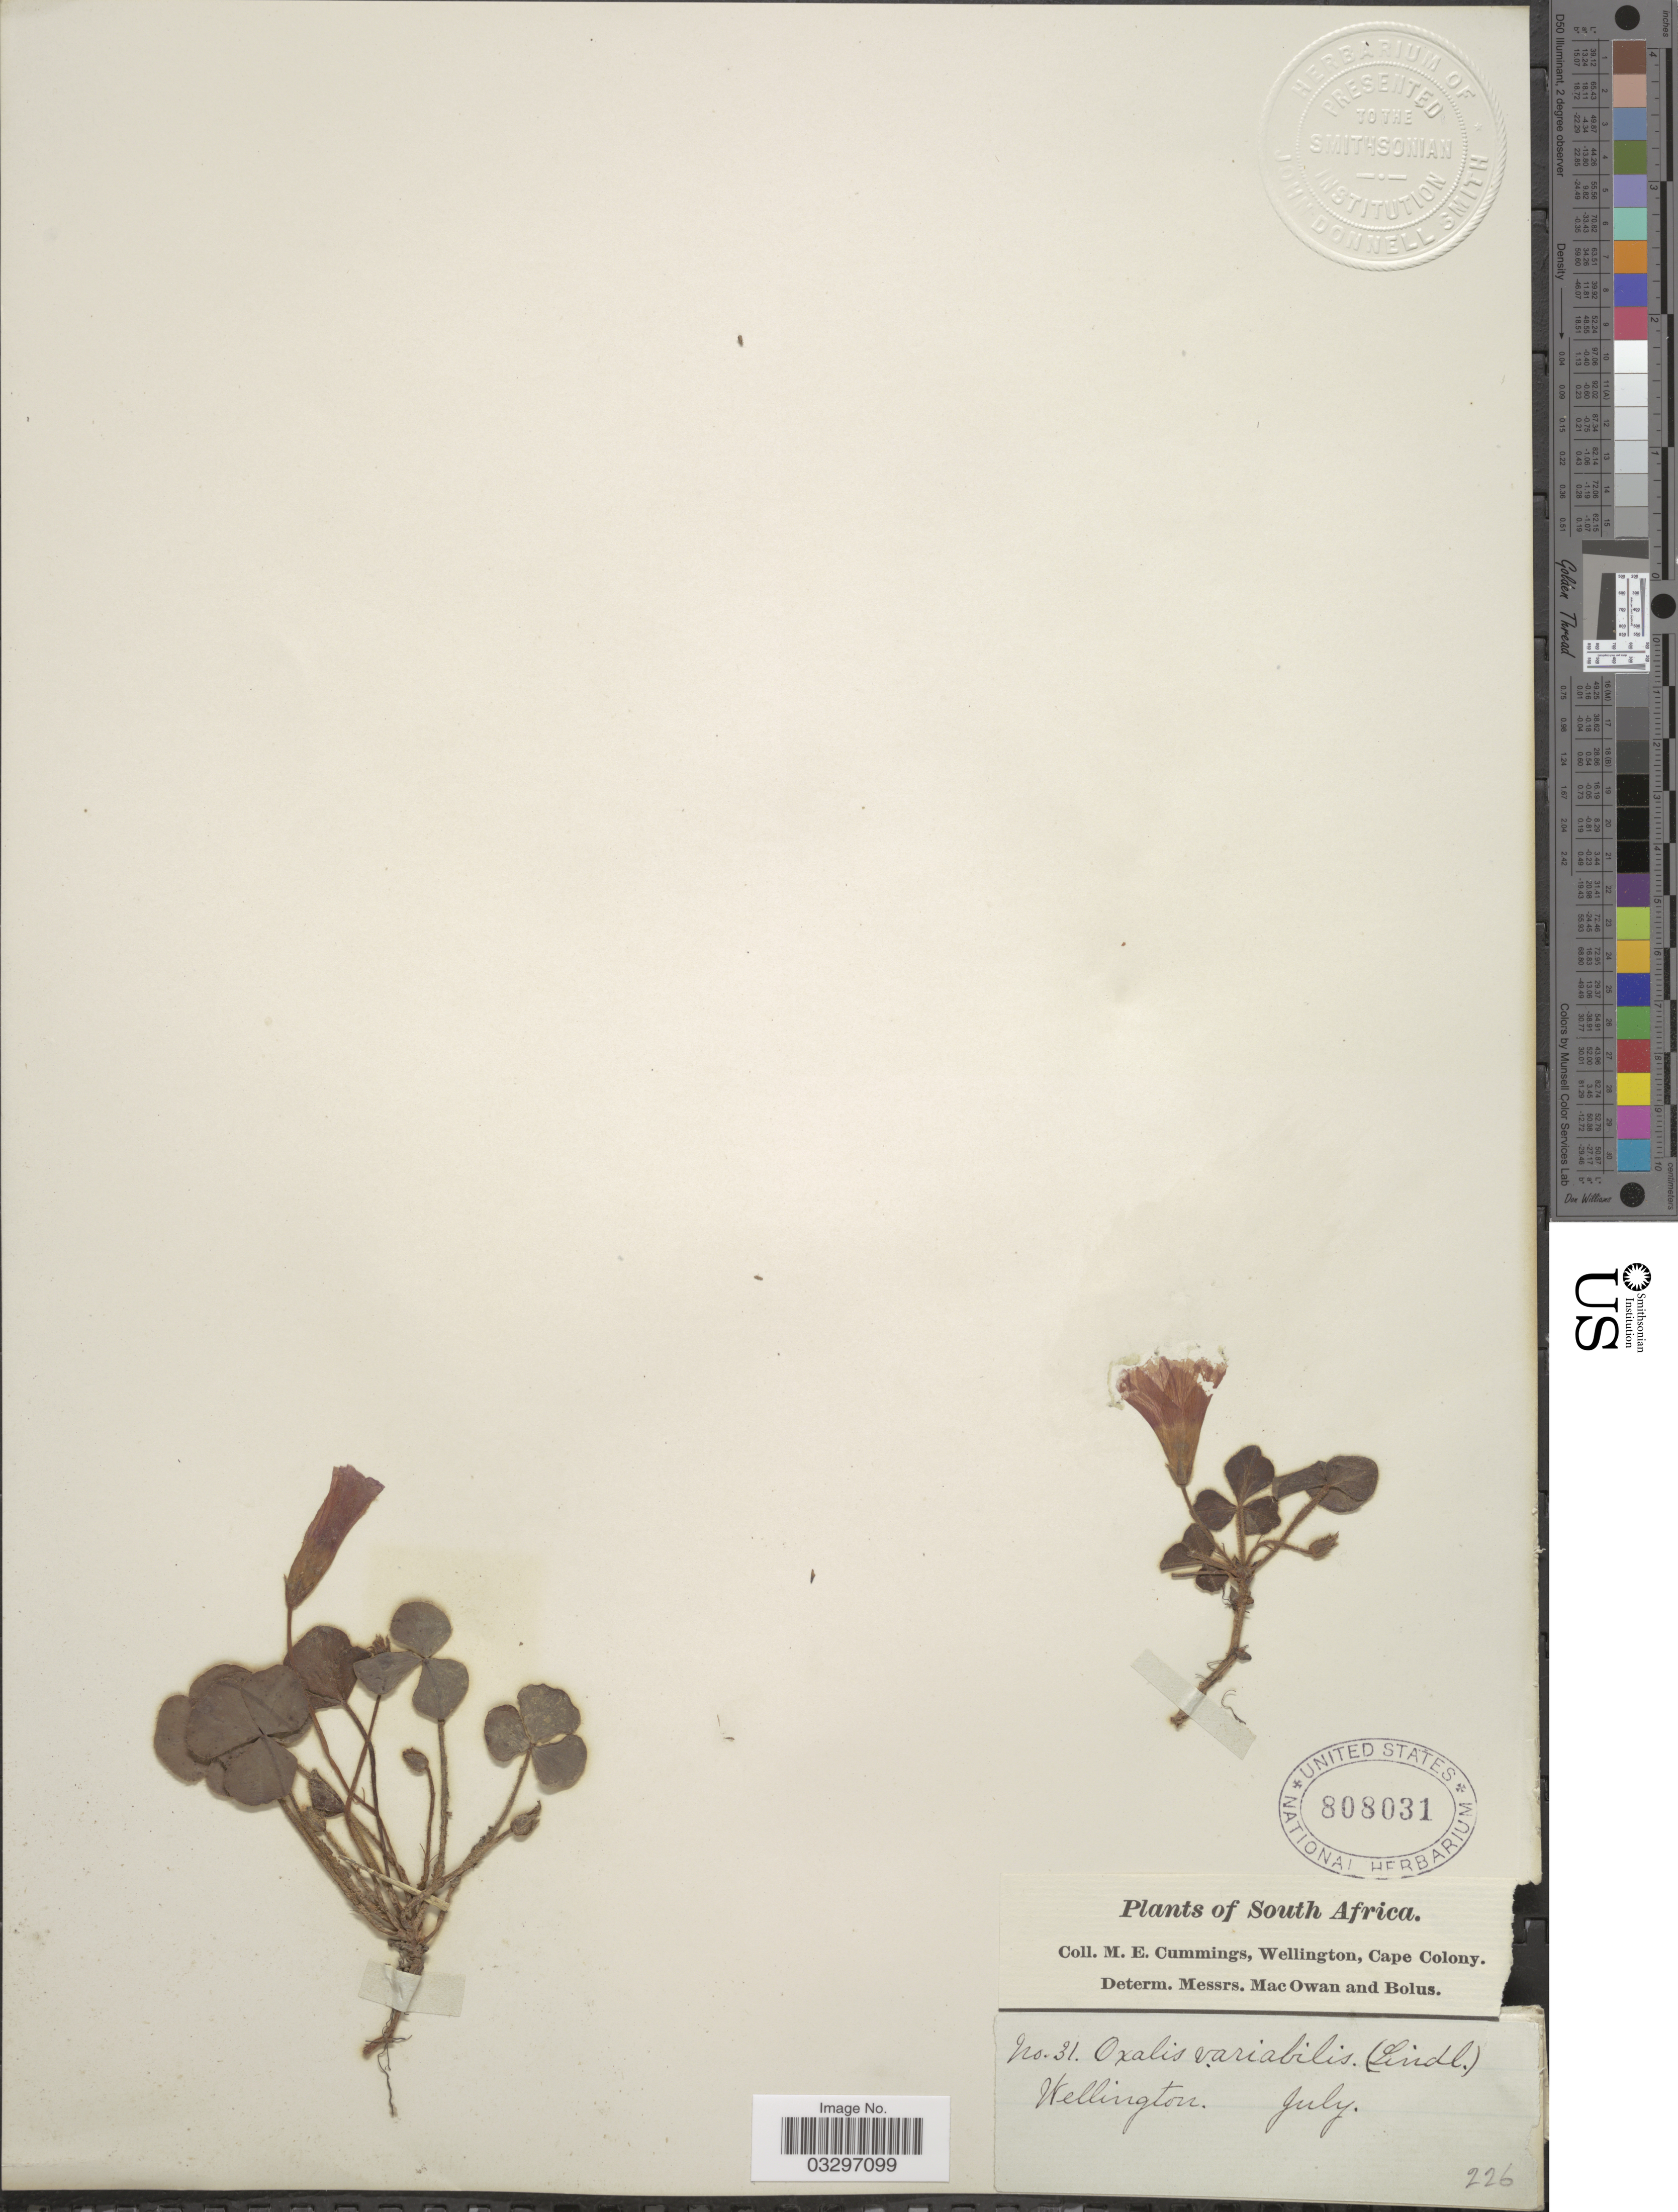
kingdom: Plantae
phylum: Tracheophyta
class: Magnoliopsida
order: Oxalidales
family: Oxalidaceae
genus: Oxalis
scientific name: Oxalis variabilis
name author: Jacq.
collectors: M. E. Cummings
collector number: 31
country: South Africa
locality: Wellington.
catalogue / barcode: US 808031